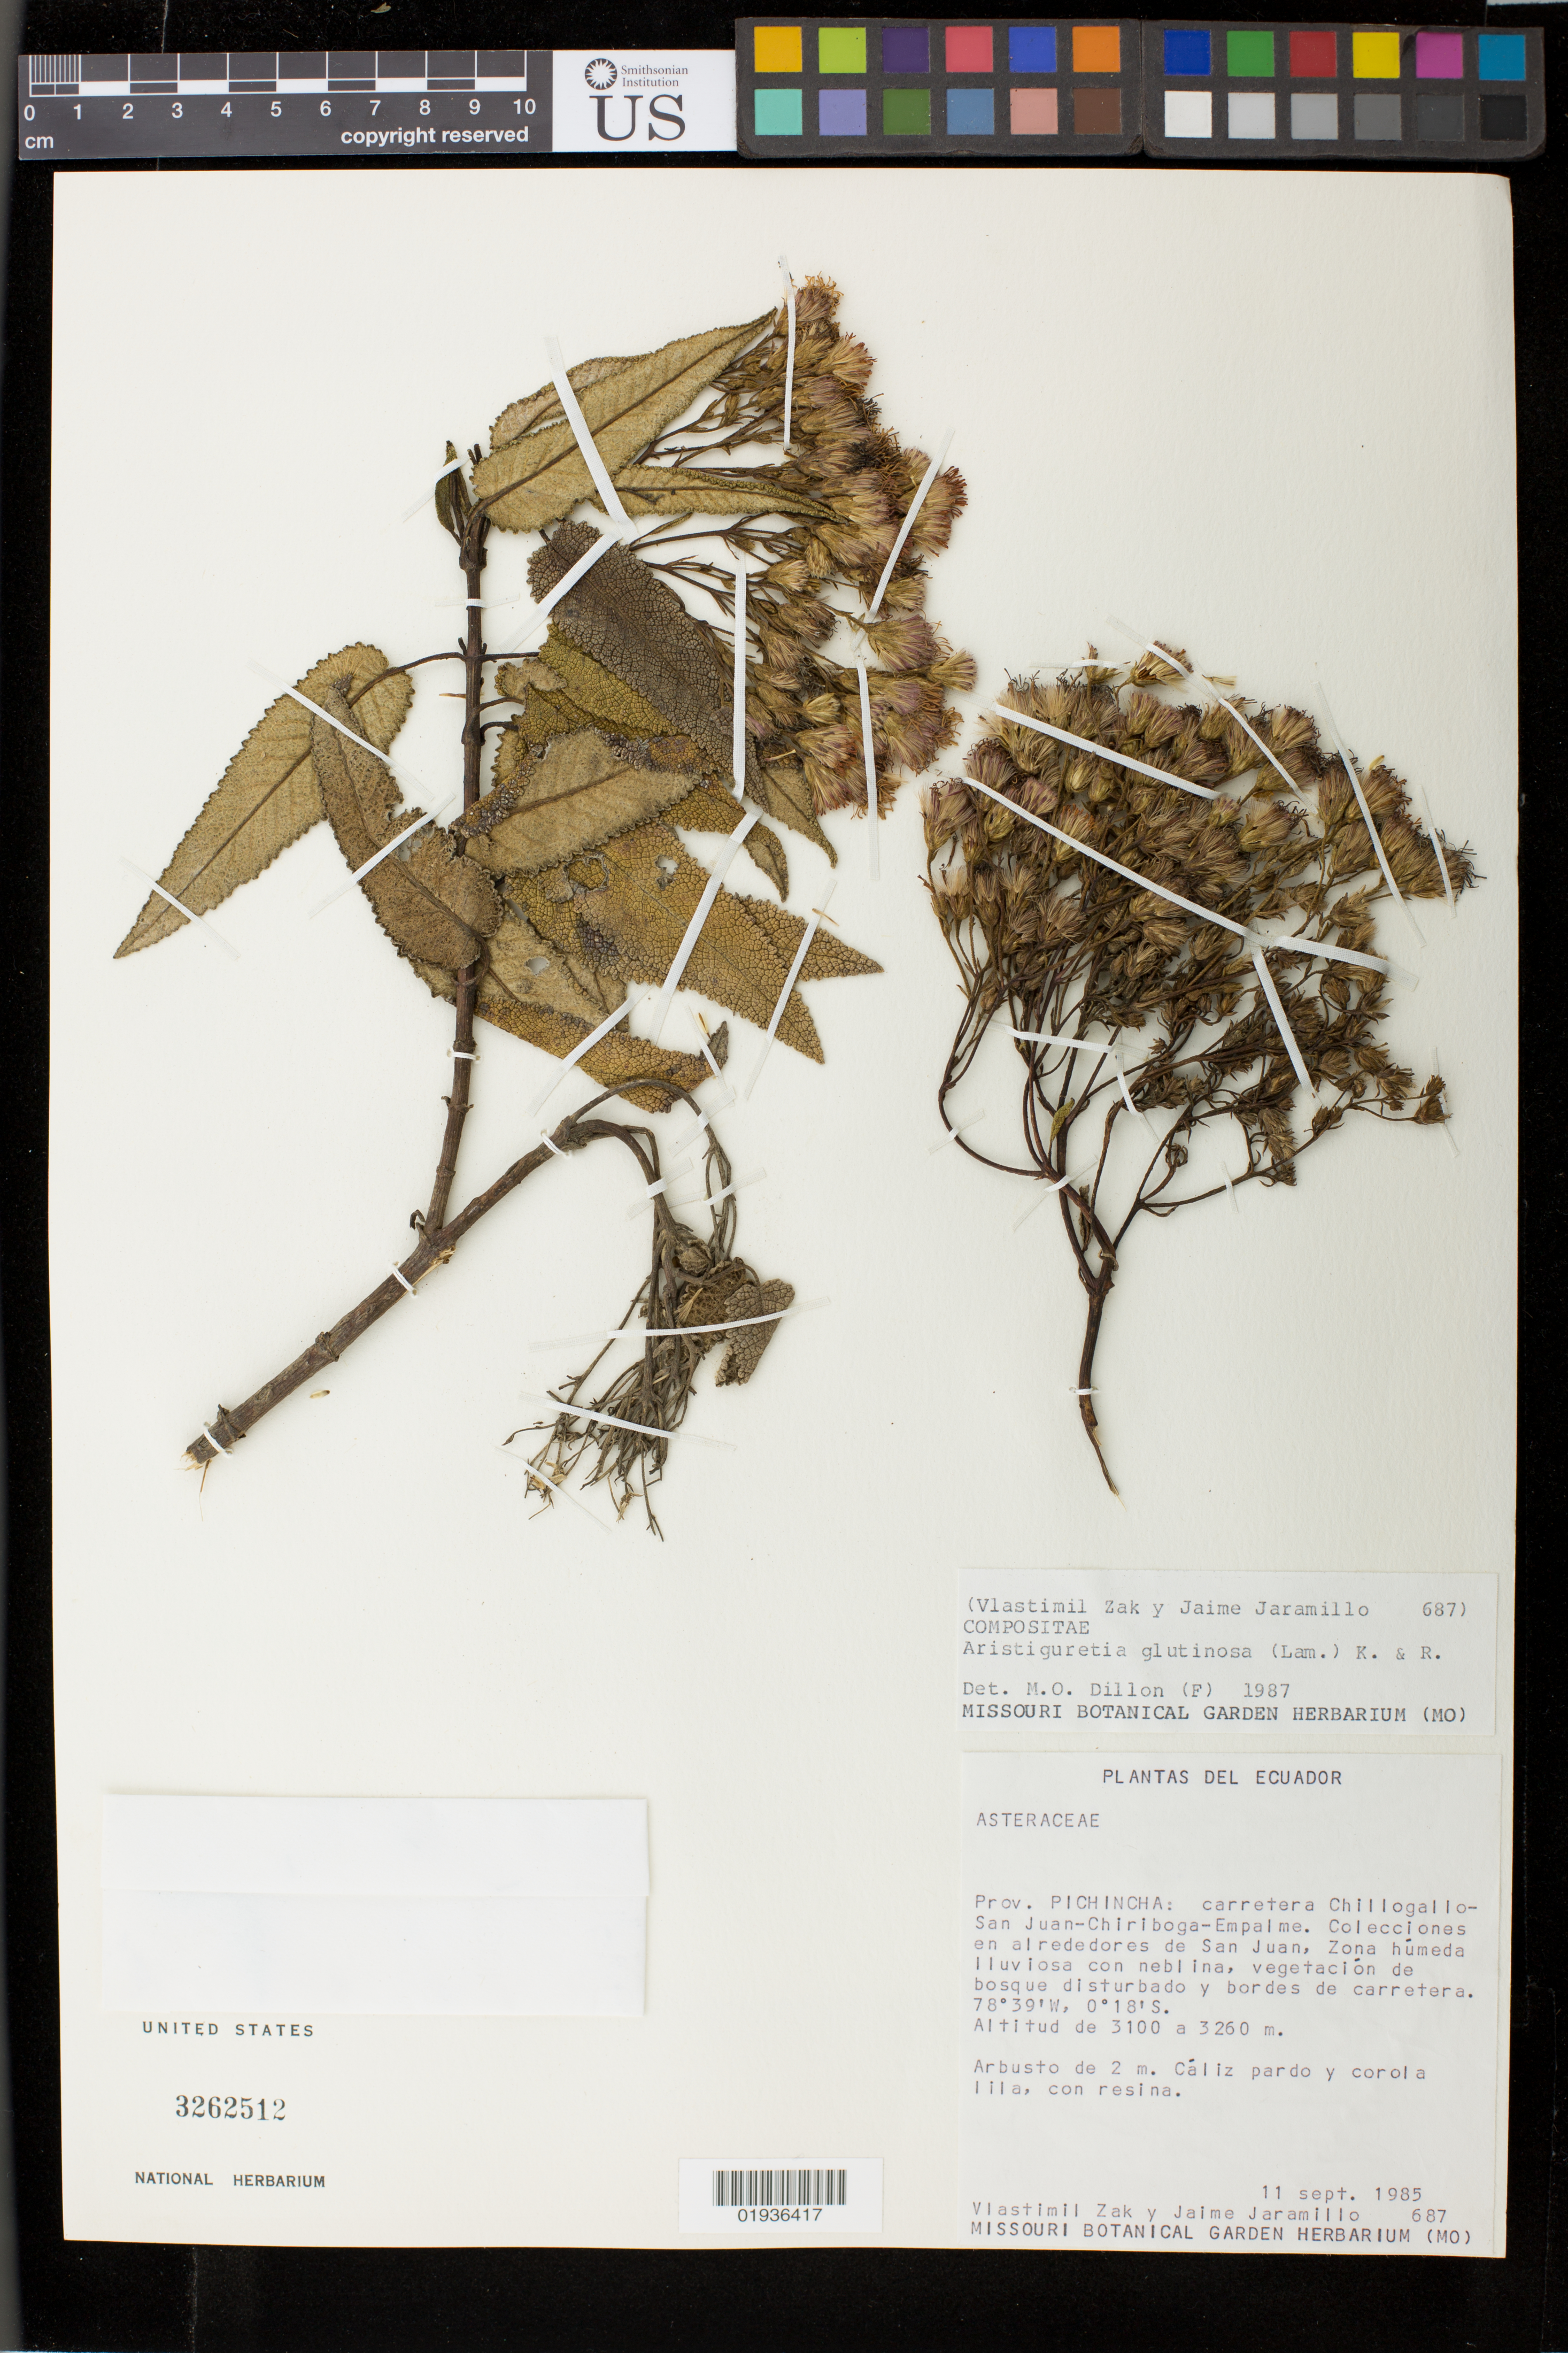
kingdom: Plantae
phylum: Tracheophyta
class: Magnoliopsida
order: Asterales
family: Asteraceae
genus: Aristeguietia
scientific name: Aristeguietia glutinosa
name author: (Lam.) R.M. King & H. Rob.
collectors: V. Zak & J. Jaramillo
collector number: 687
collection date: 1985-09-11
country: Ecuador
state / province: Pichincha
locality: Carretera Chillogallo, San Juan-Chiriboga-Empalme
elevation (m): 3100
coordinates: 0.18, 78.39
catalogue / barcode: US 3262512